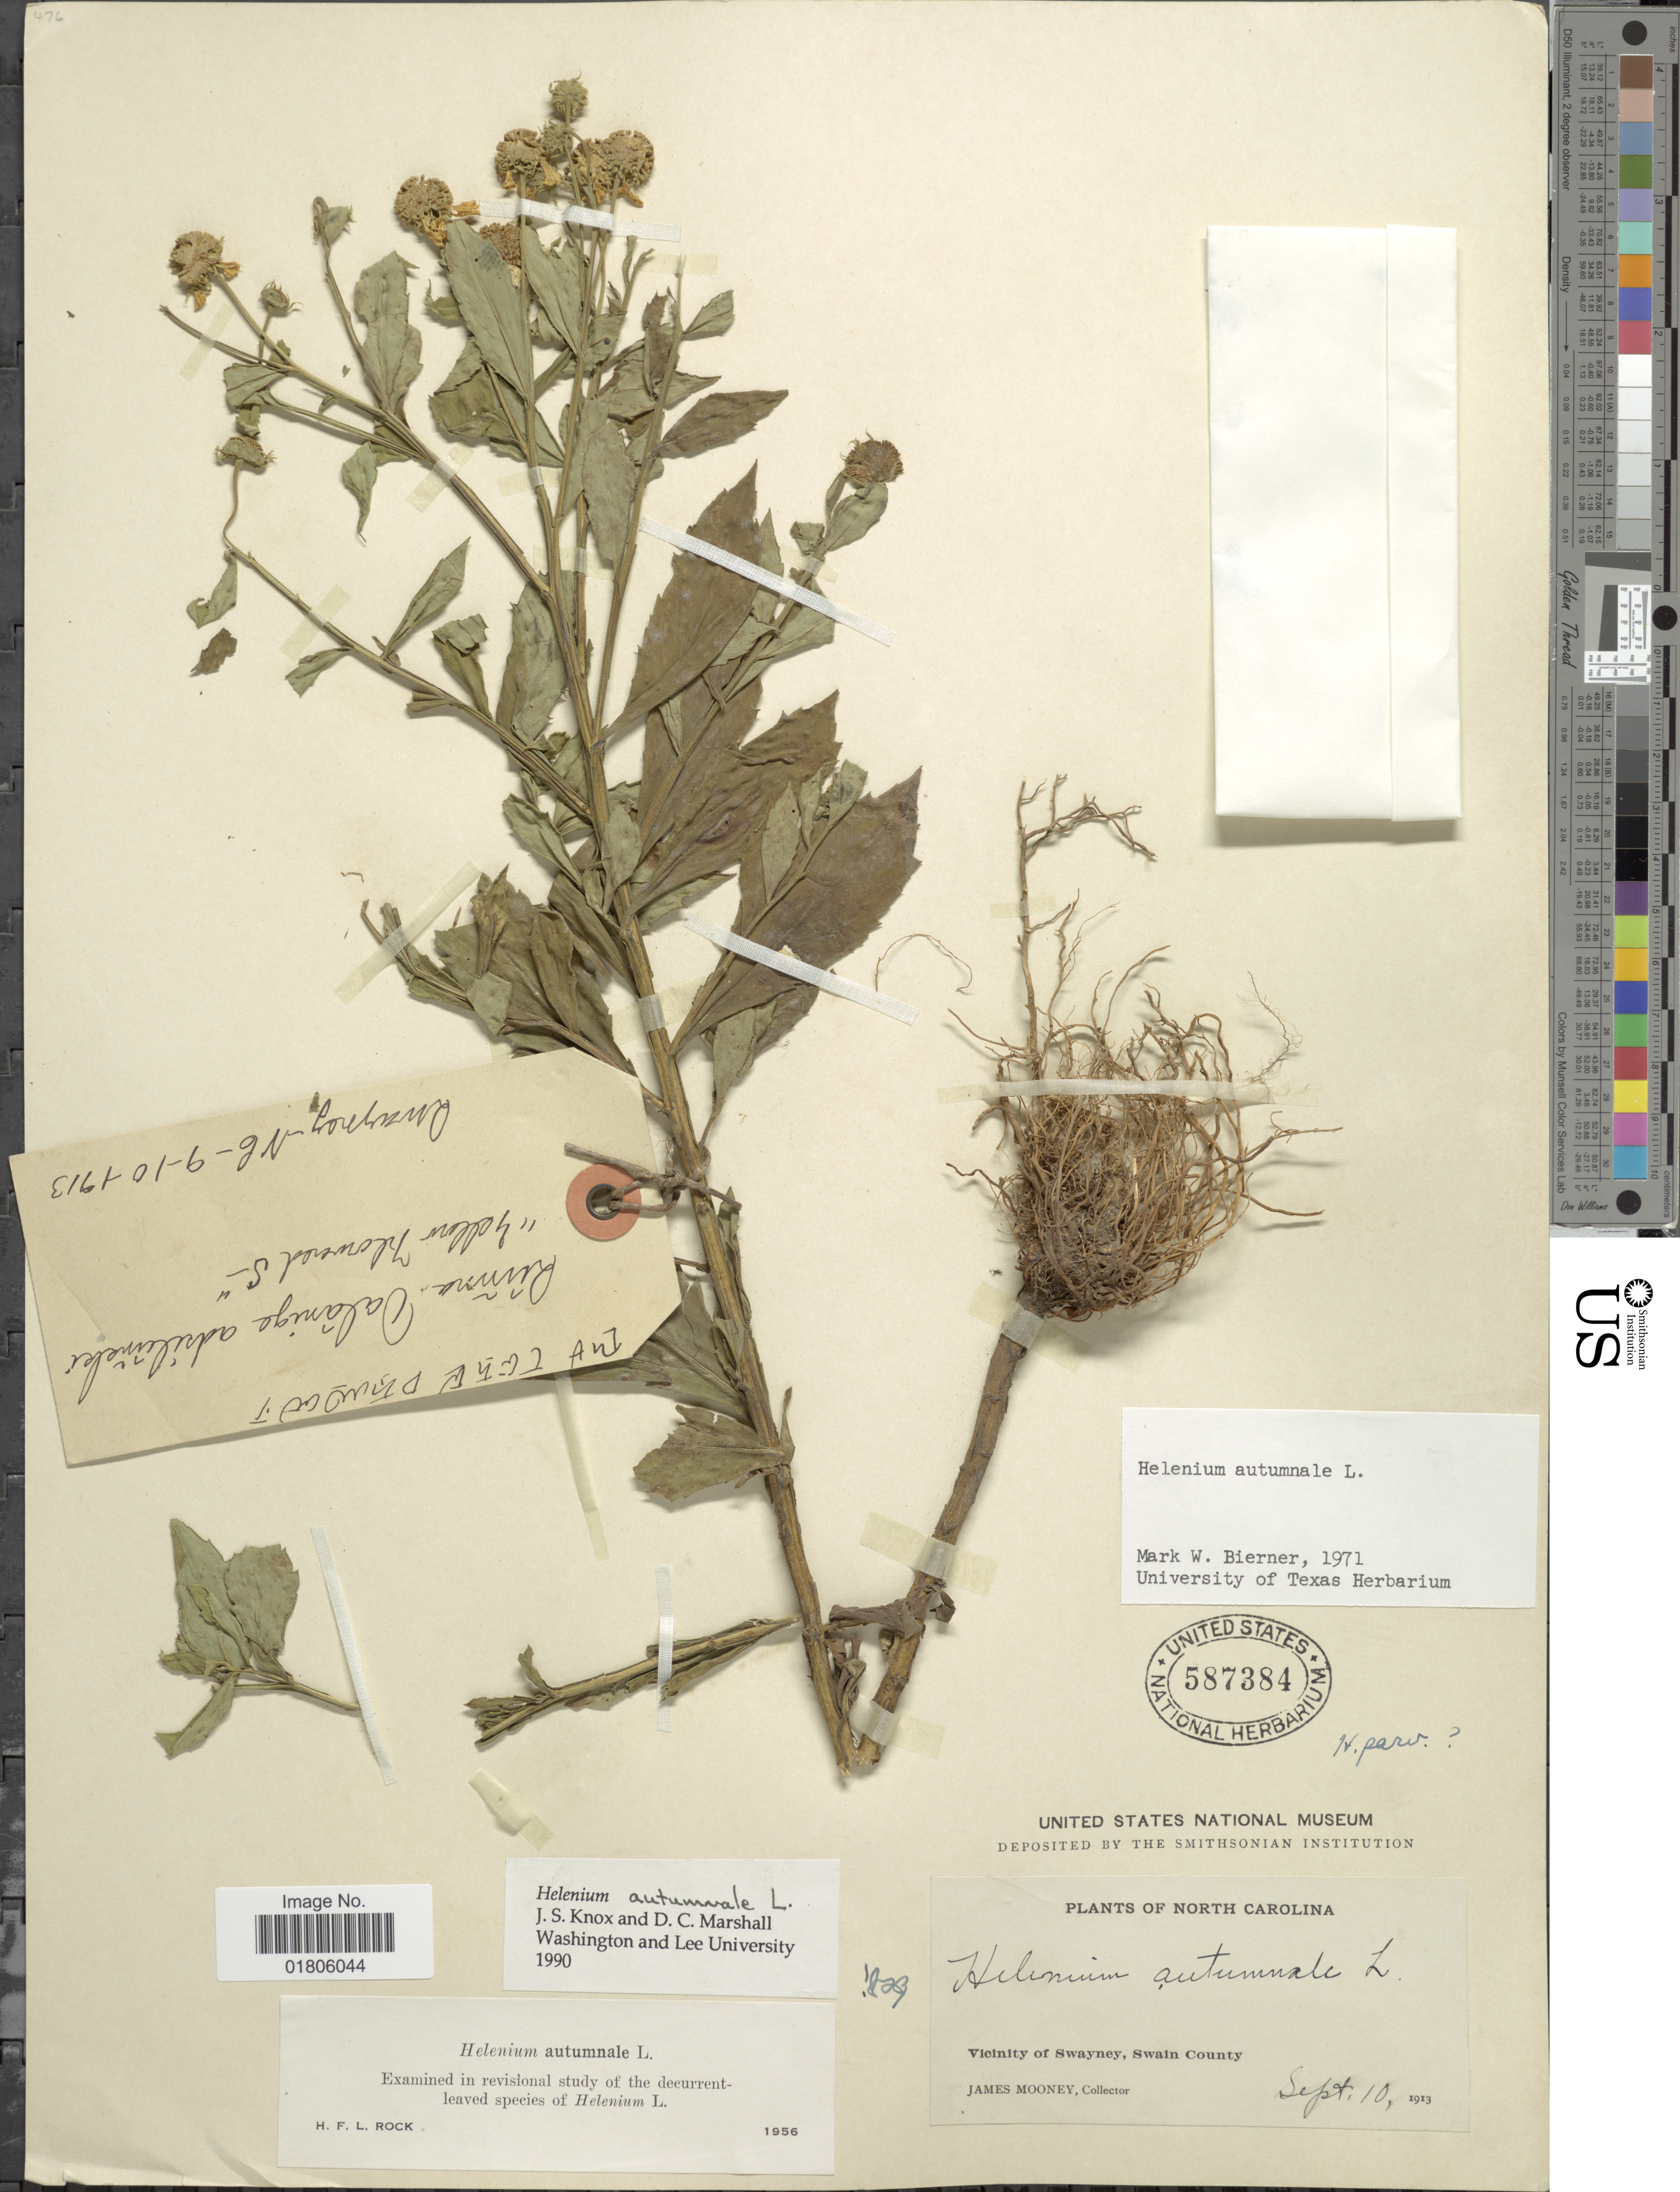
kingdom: Plantae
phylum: Tracheophyta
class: Magnoliopsida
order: Asterales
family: Asteraceae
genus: Helenium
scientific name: Helenium autumnale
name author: L.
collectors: J. Mooney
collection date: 1913-09-10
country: United States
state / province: North Carolina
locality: Vicinity of Swayney, Swain County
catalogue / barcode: US 587384